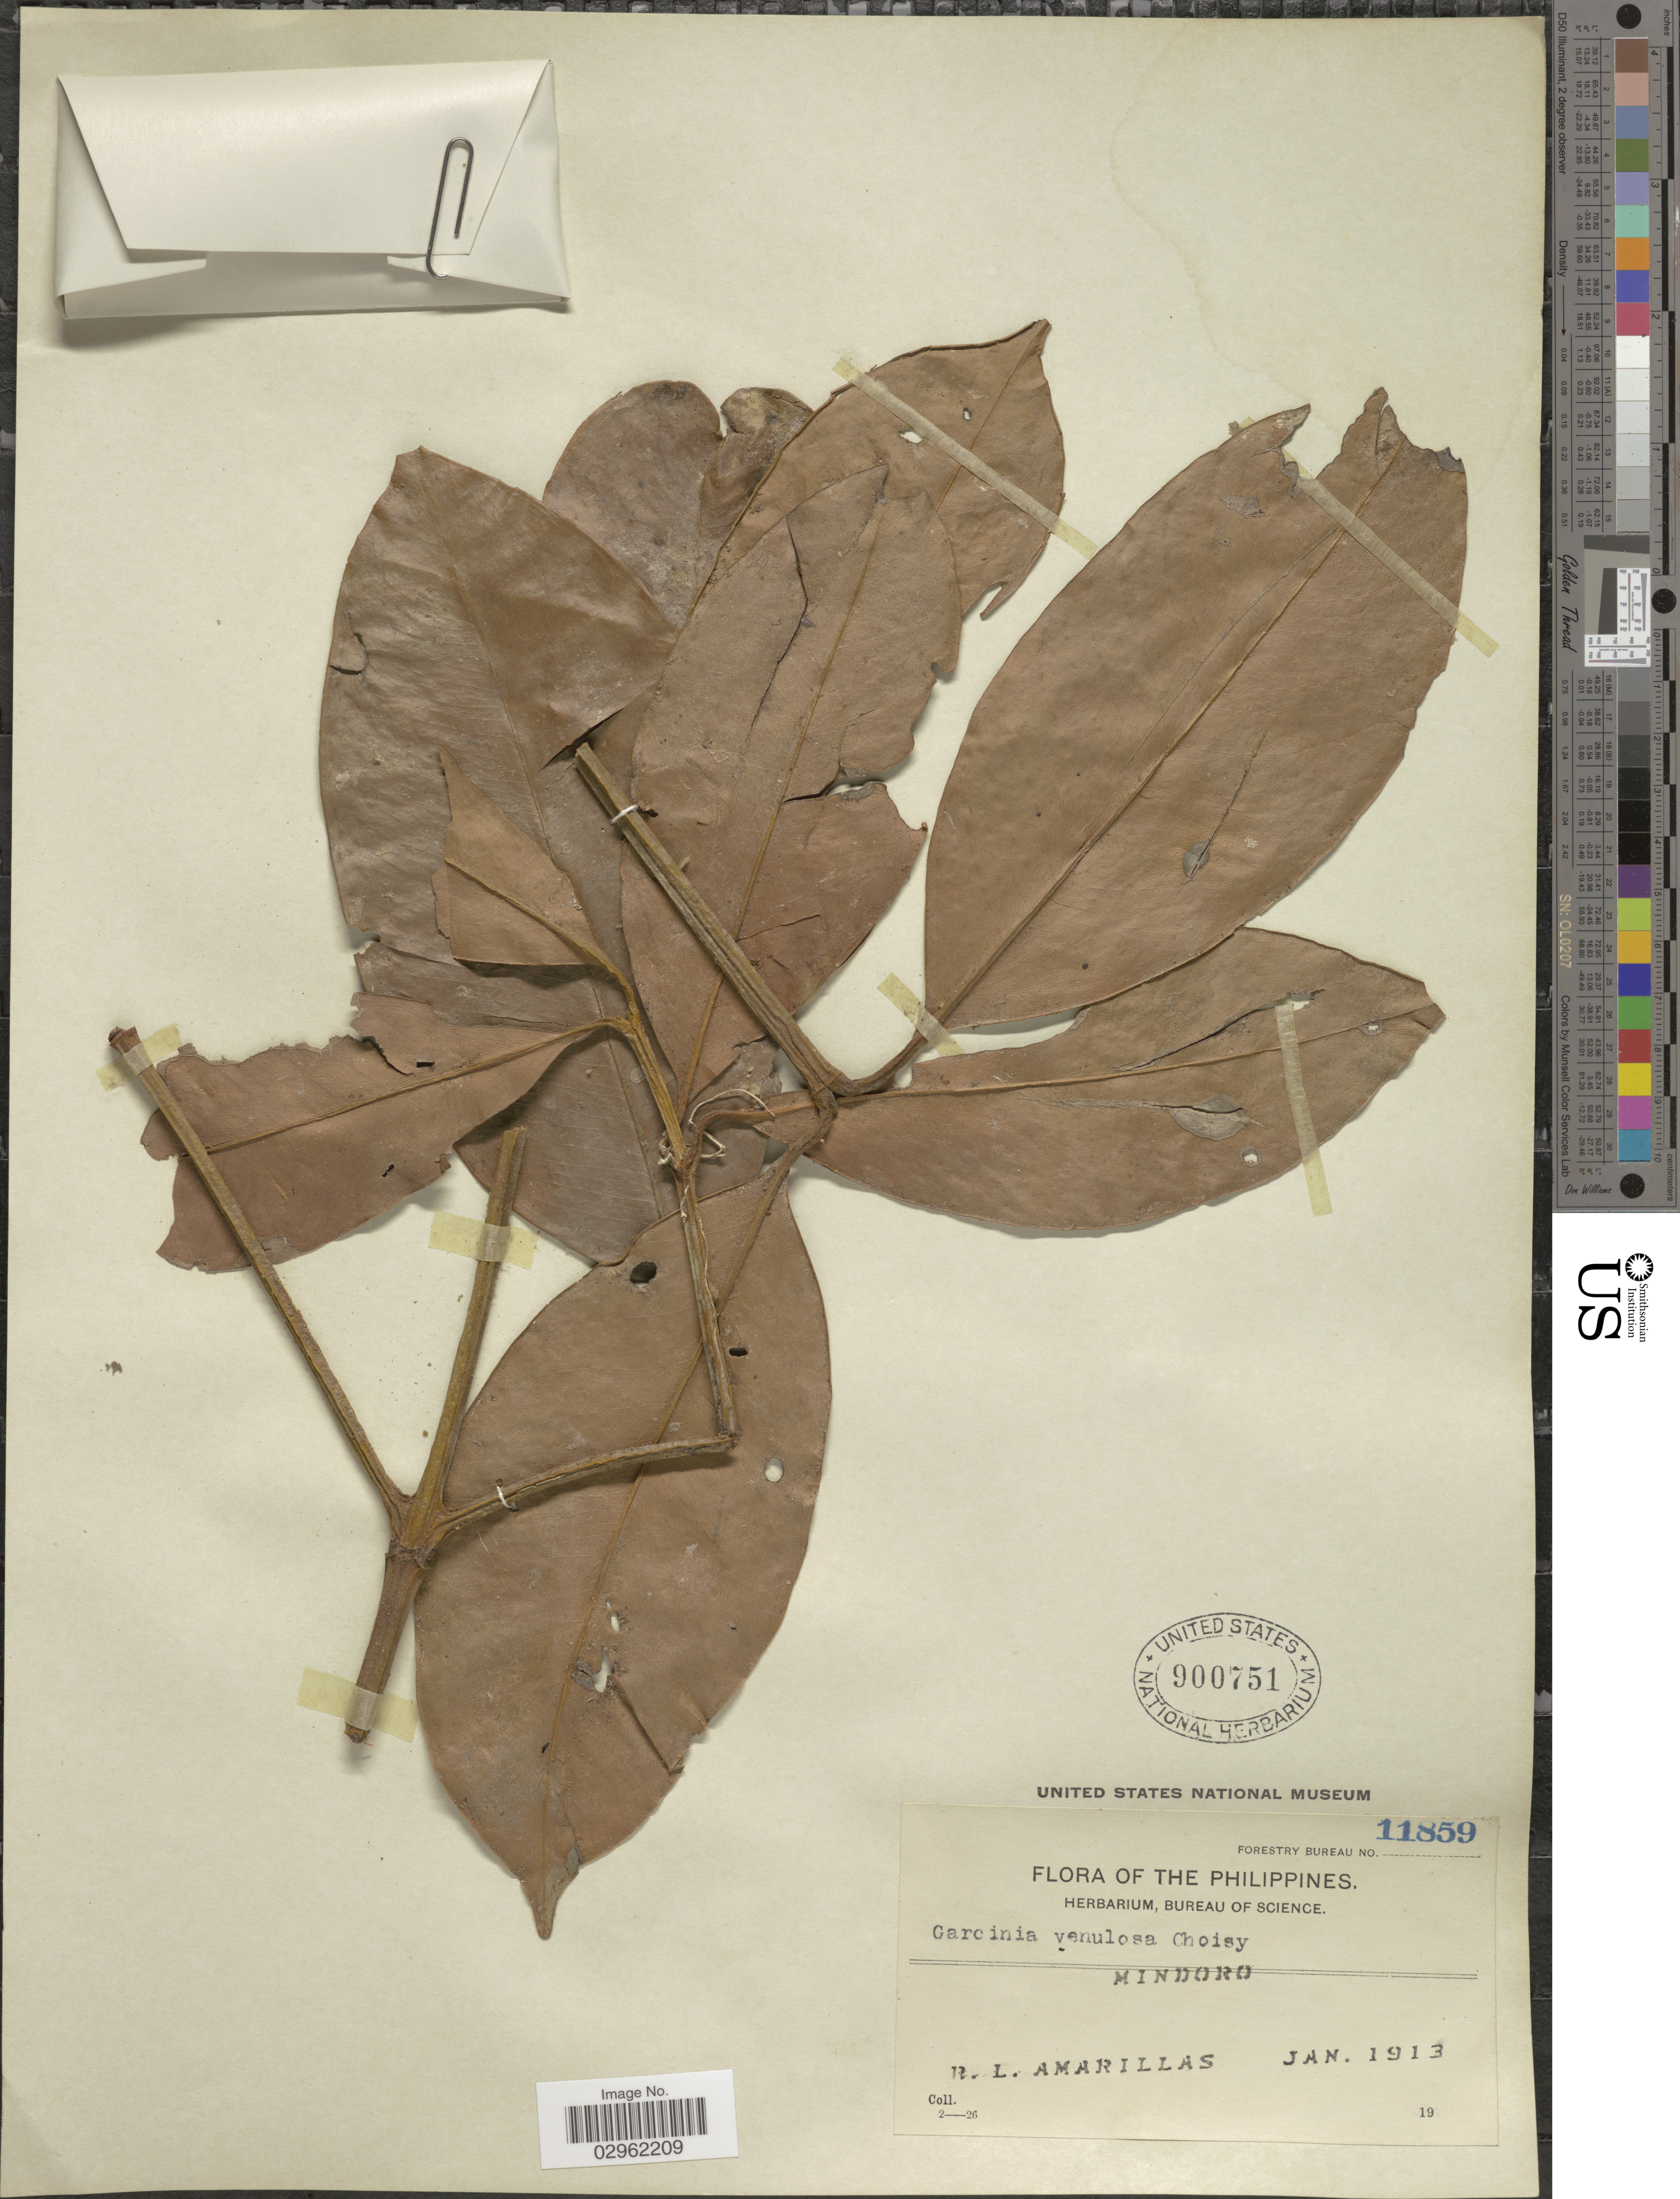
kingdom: Plantae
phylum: Tracheophyta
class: Magnoliopsida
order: Malpighiales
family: Clusiaceae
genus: Garcinia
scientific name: Garcinia venulosa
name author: (Blanco) Choisy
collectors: R. Amarillas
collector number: Forestry Bureau 11859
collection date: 1913-01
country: Philippines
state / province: Mimaropa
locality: Mindoro.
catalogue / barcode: US 900751